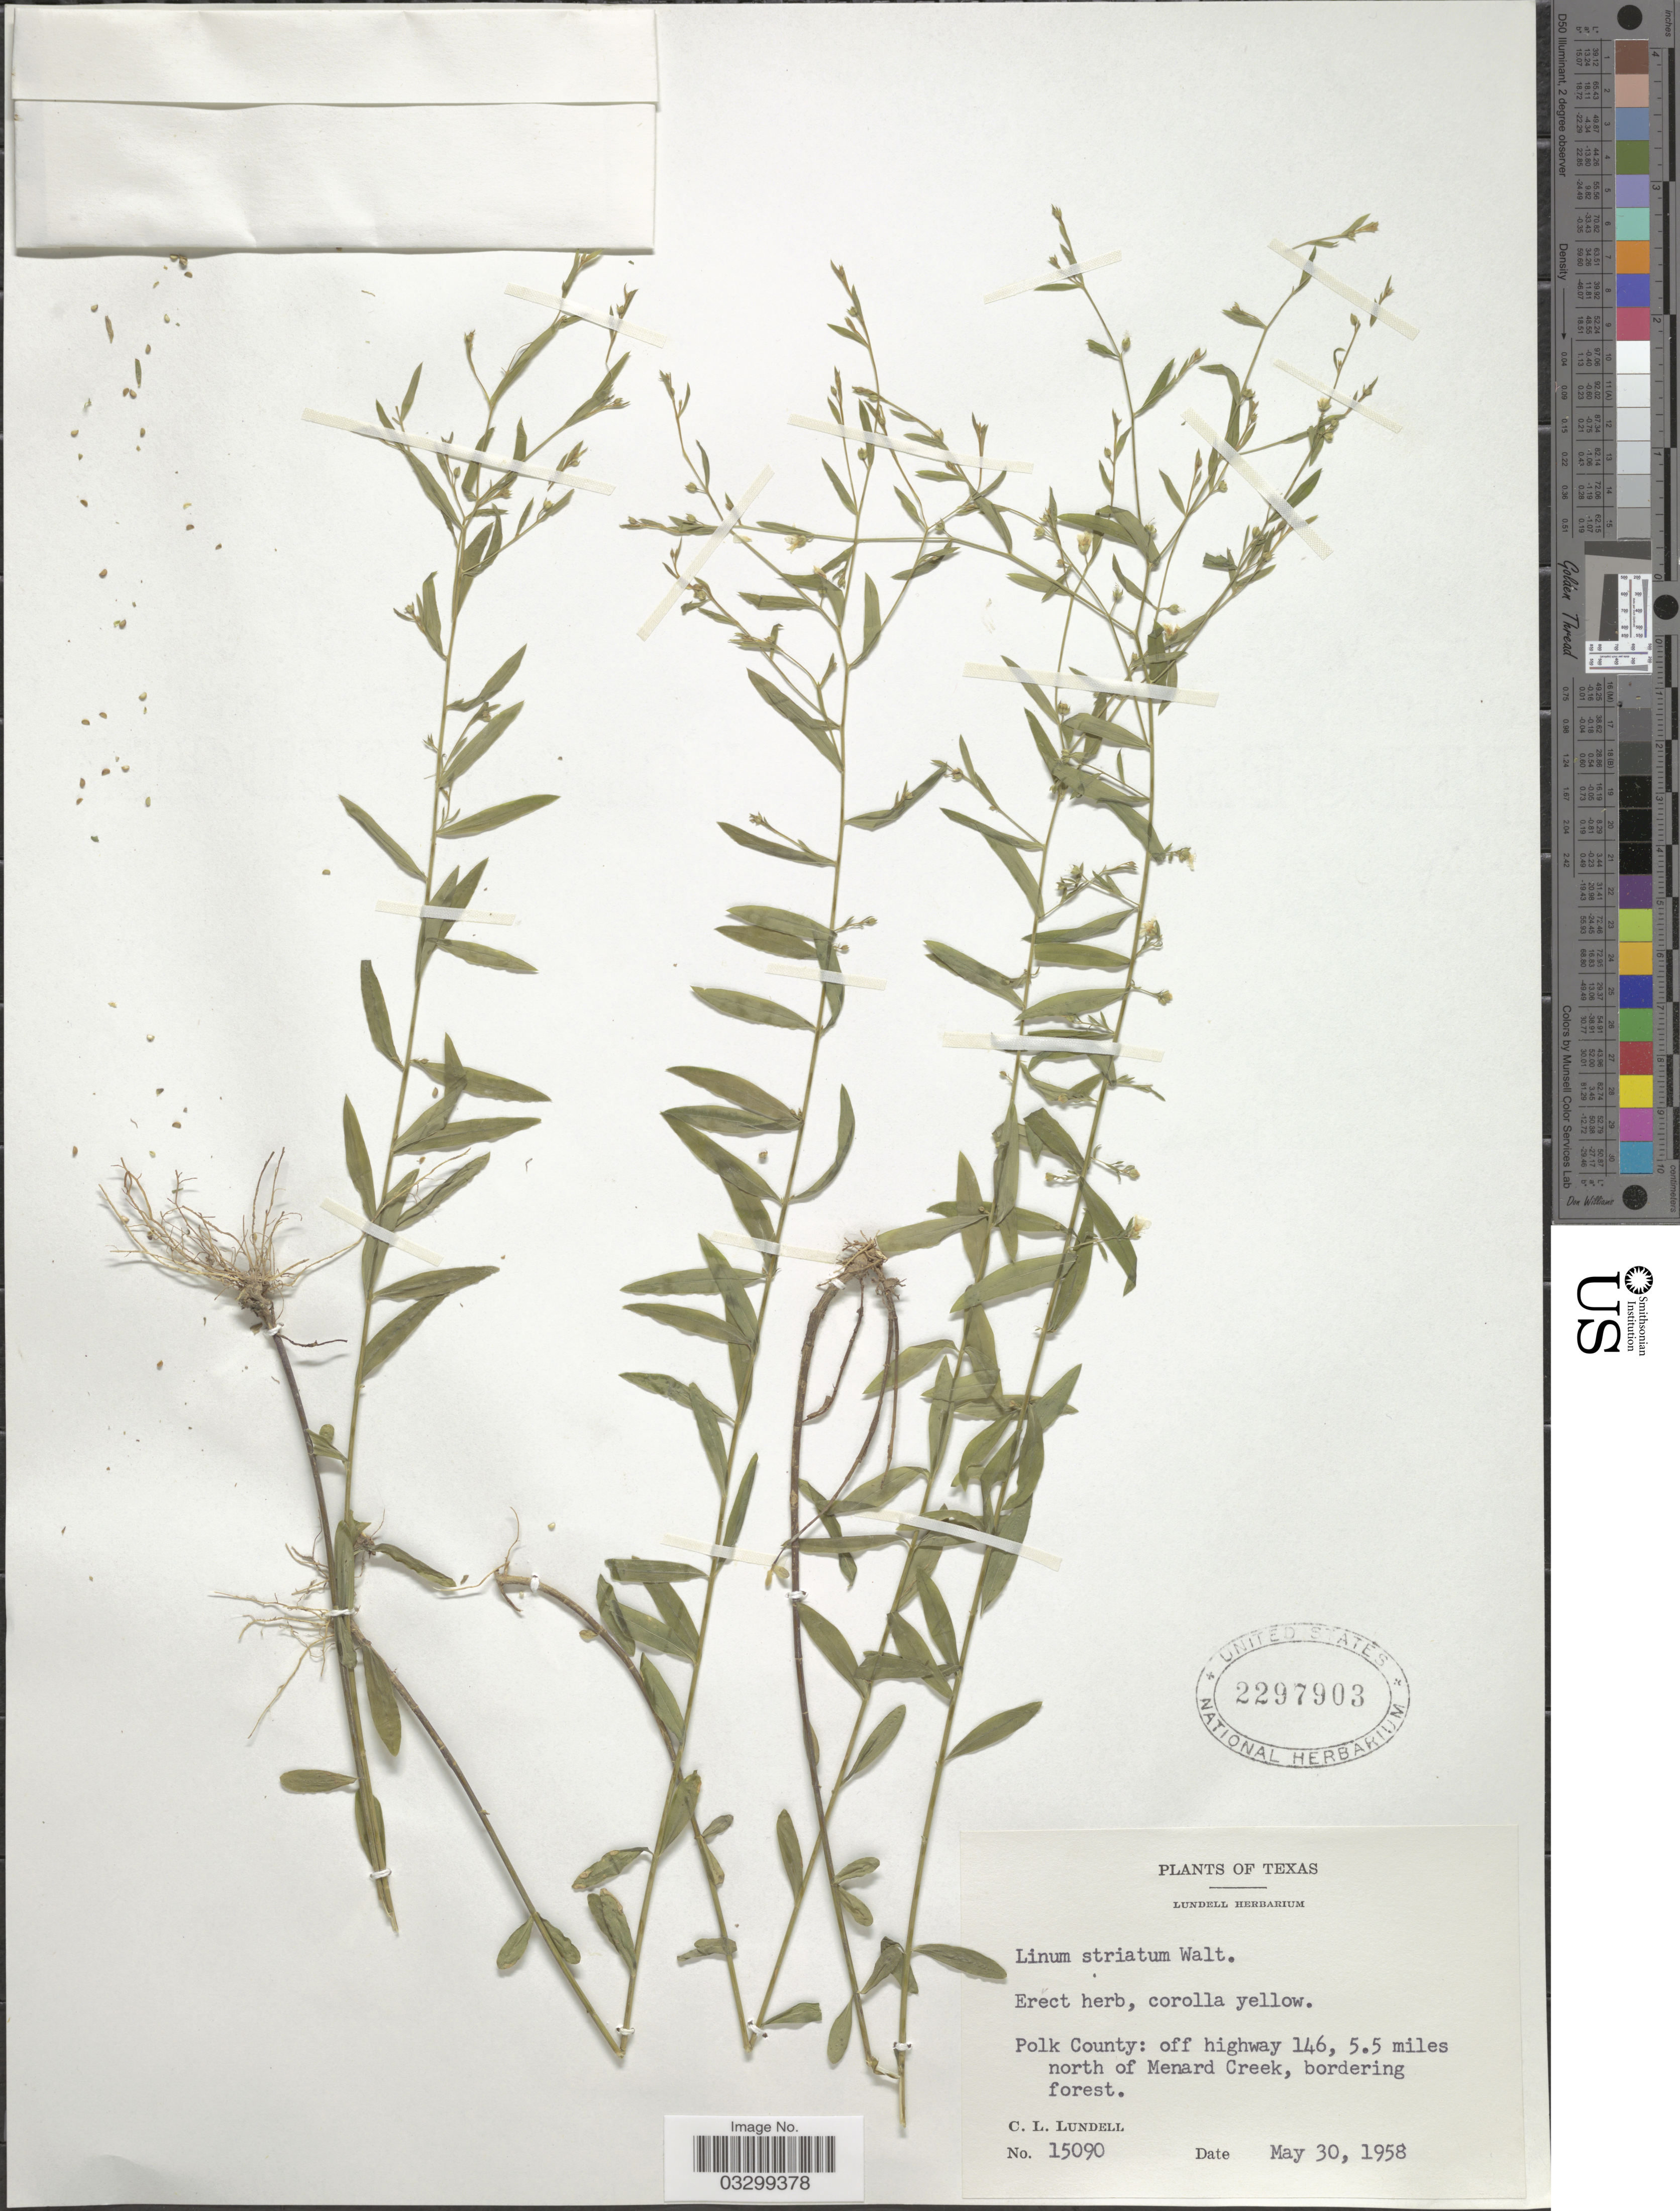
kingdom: Plantae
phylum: Tracheophyta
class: Magnoliopsida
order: Malpighiales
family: Linaceae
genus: Linum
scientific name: Linum striatum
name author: Walter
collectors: C. L. Lundell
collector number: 15090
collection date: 1958-05-30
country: United States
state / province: Texas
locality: Polk County: off highway 146, 5.5 miles north of Menard Creek, bordering forest.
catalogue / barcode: US 2297903